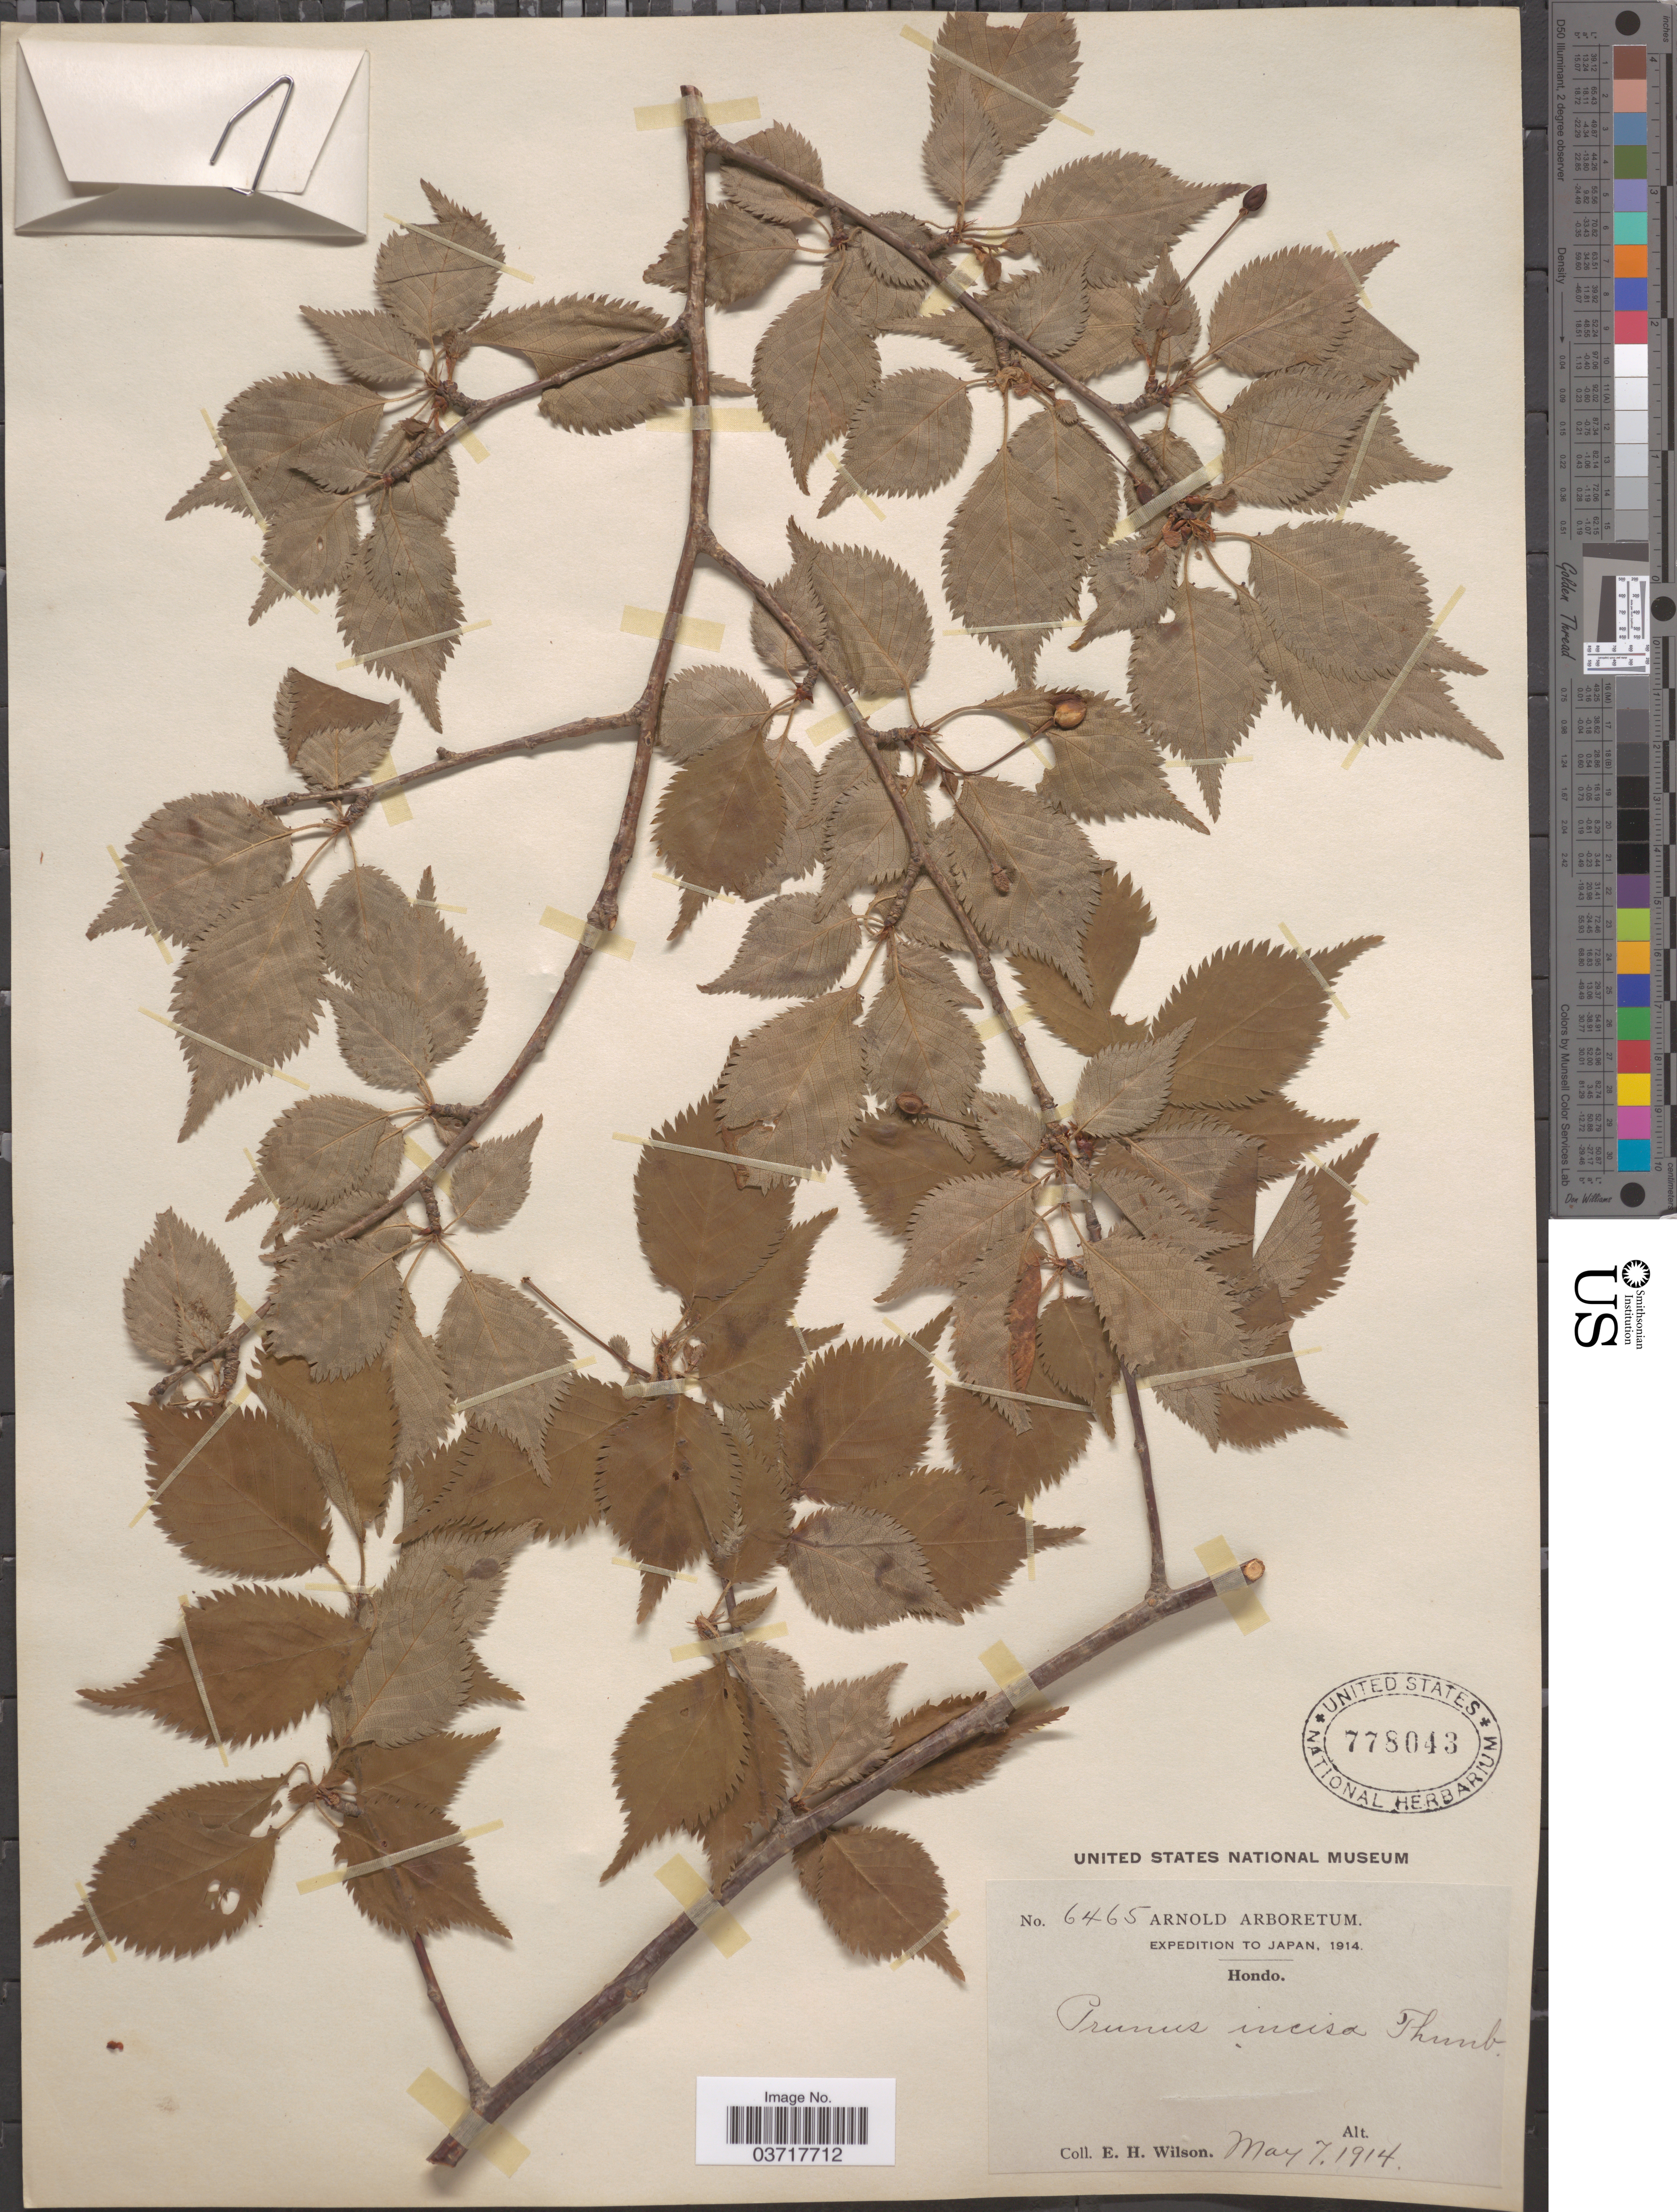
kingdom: Plantae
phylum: Tracheophyta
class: Magnoliopsida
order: Rosales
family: Rosaceae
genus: Prunus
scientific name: Prunus incisa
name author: Thunb.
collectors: E. Wilson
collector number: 6465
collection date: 1914-05-07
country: Japan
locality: Hondo.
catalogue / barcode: US 778043